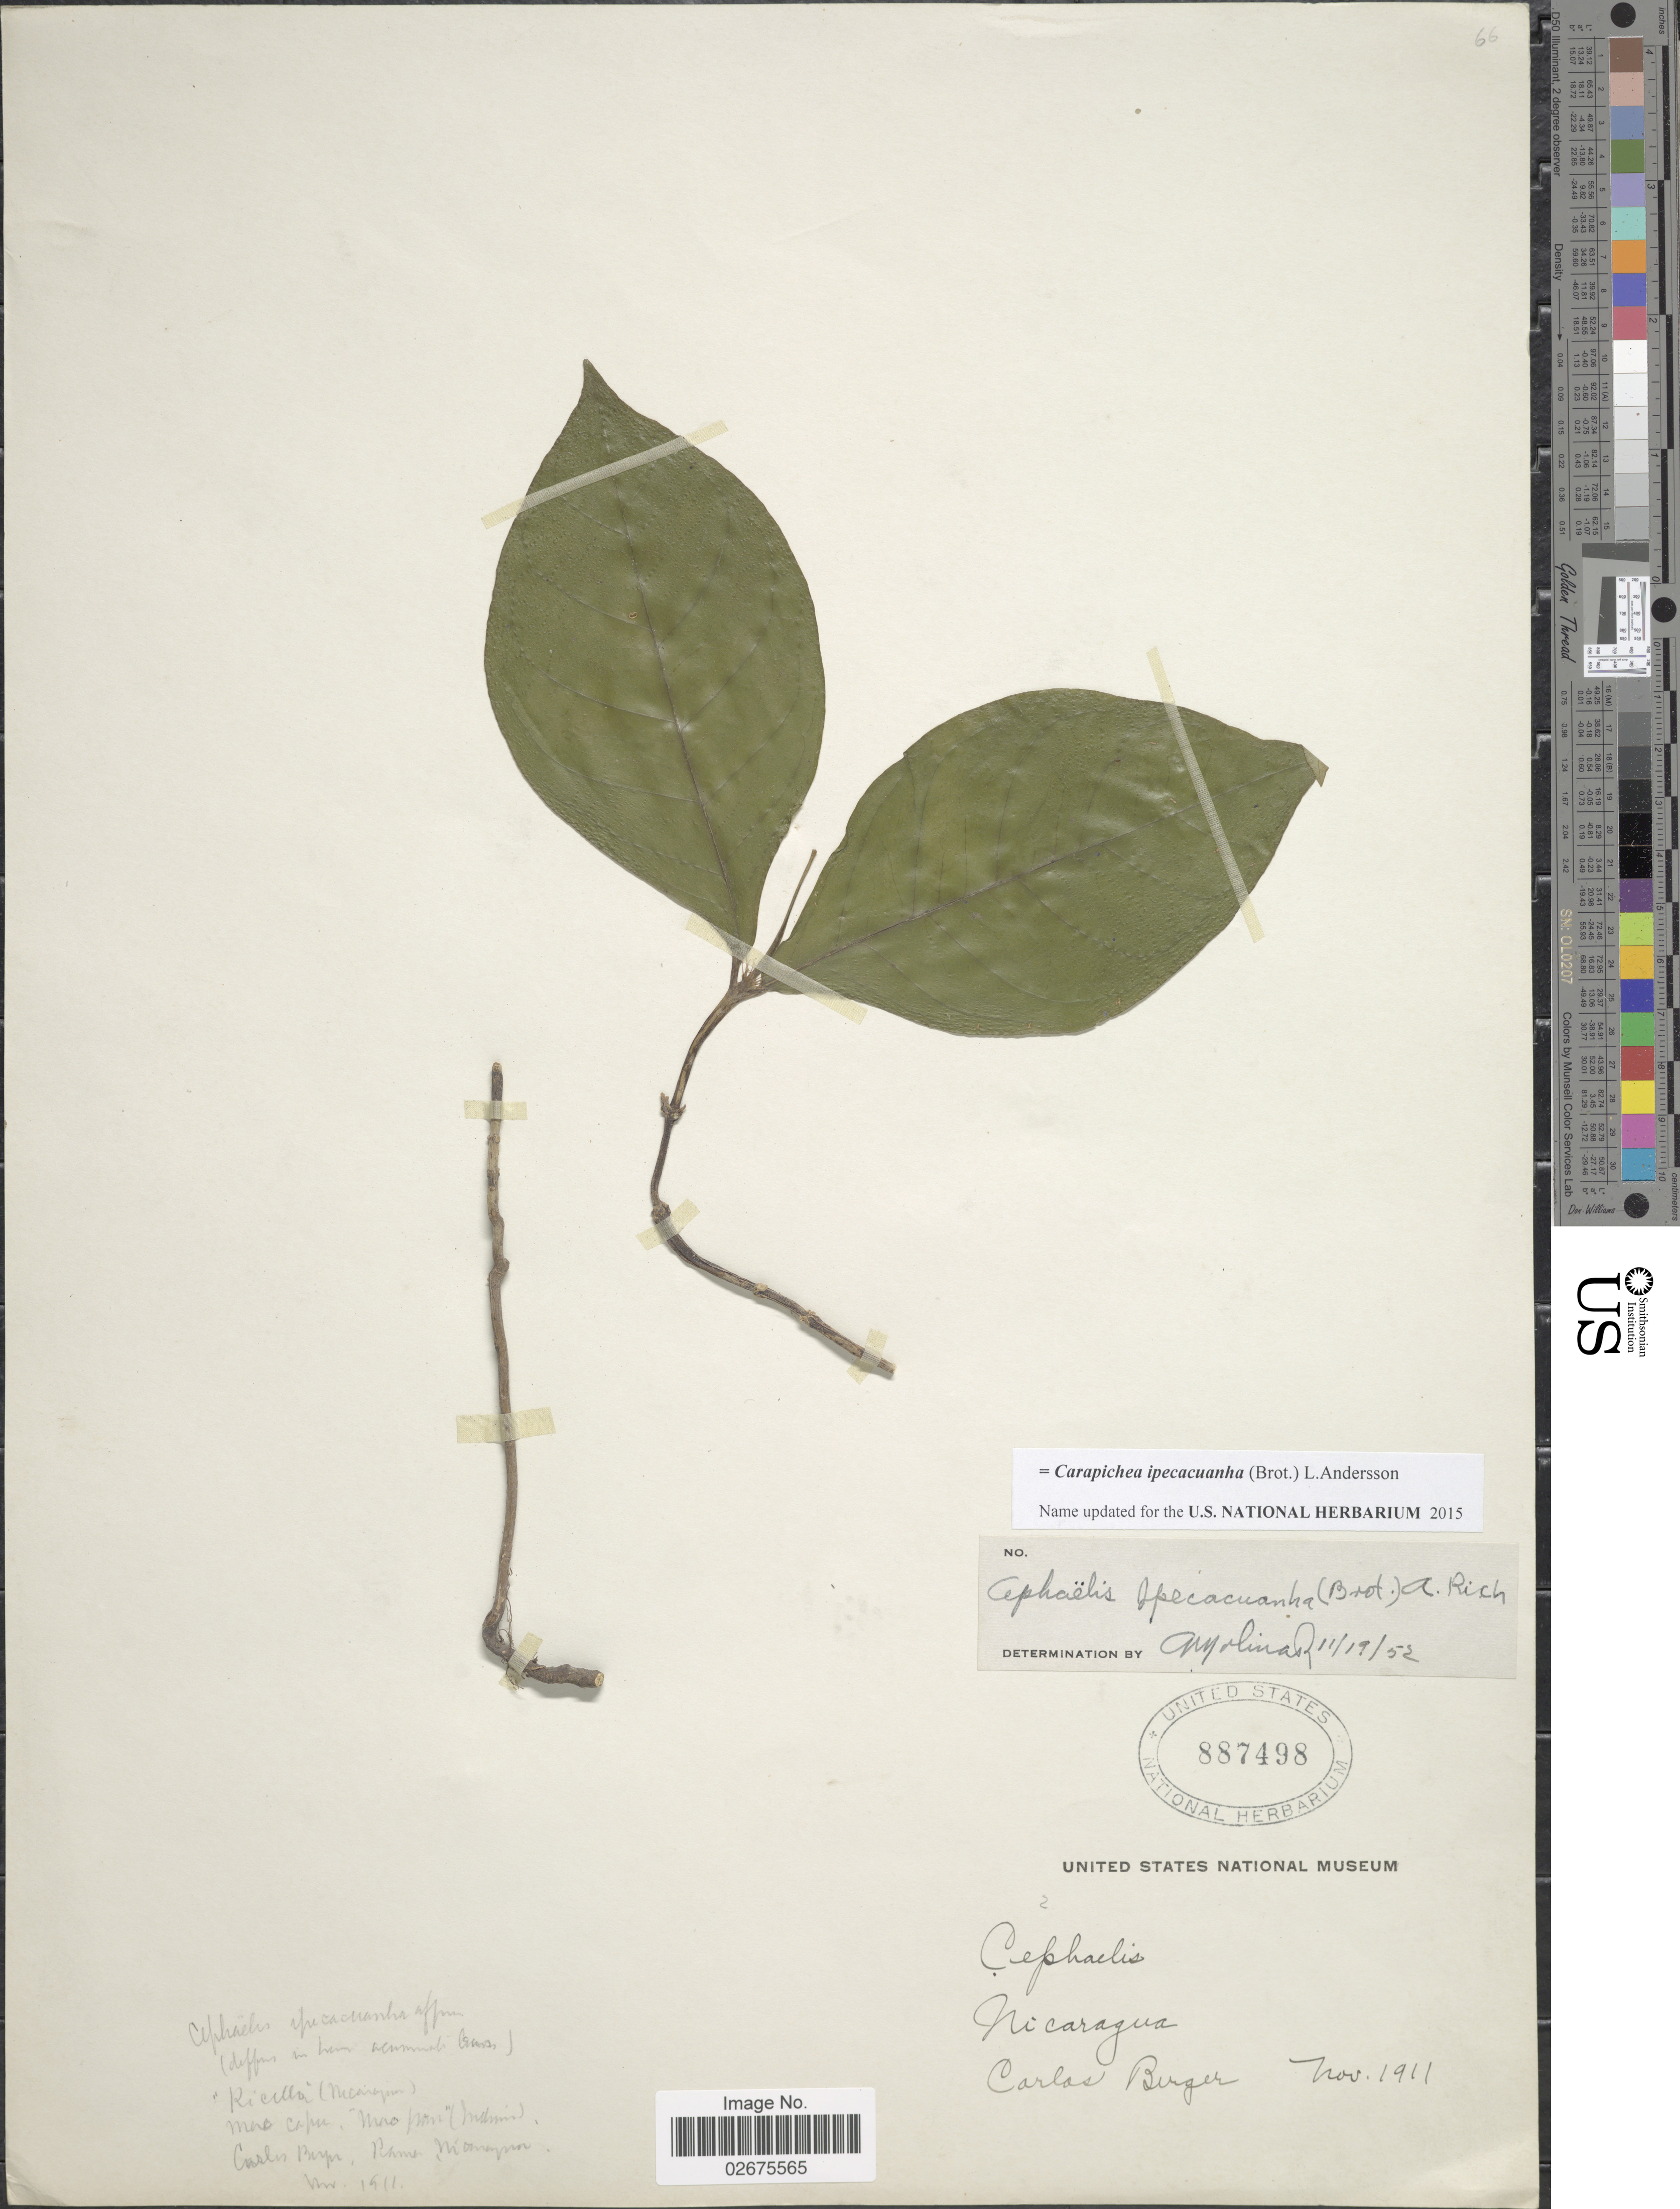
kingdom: Plantae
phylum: Tracheophyta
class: Magnoliopsida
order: Gentianales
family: Rubiaceae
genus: Carapichea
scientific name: Carapichea ipecacuanha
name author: (Brot.) L. Andersson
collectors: C. Berger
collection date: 1911-11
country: Nicaragua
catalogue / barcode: US 887498